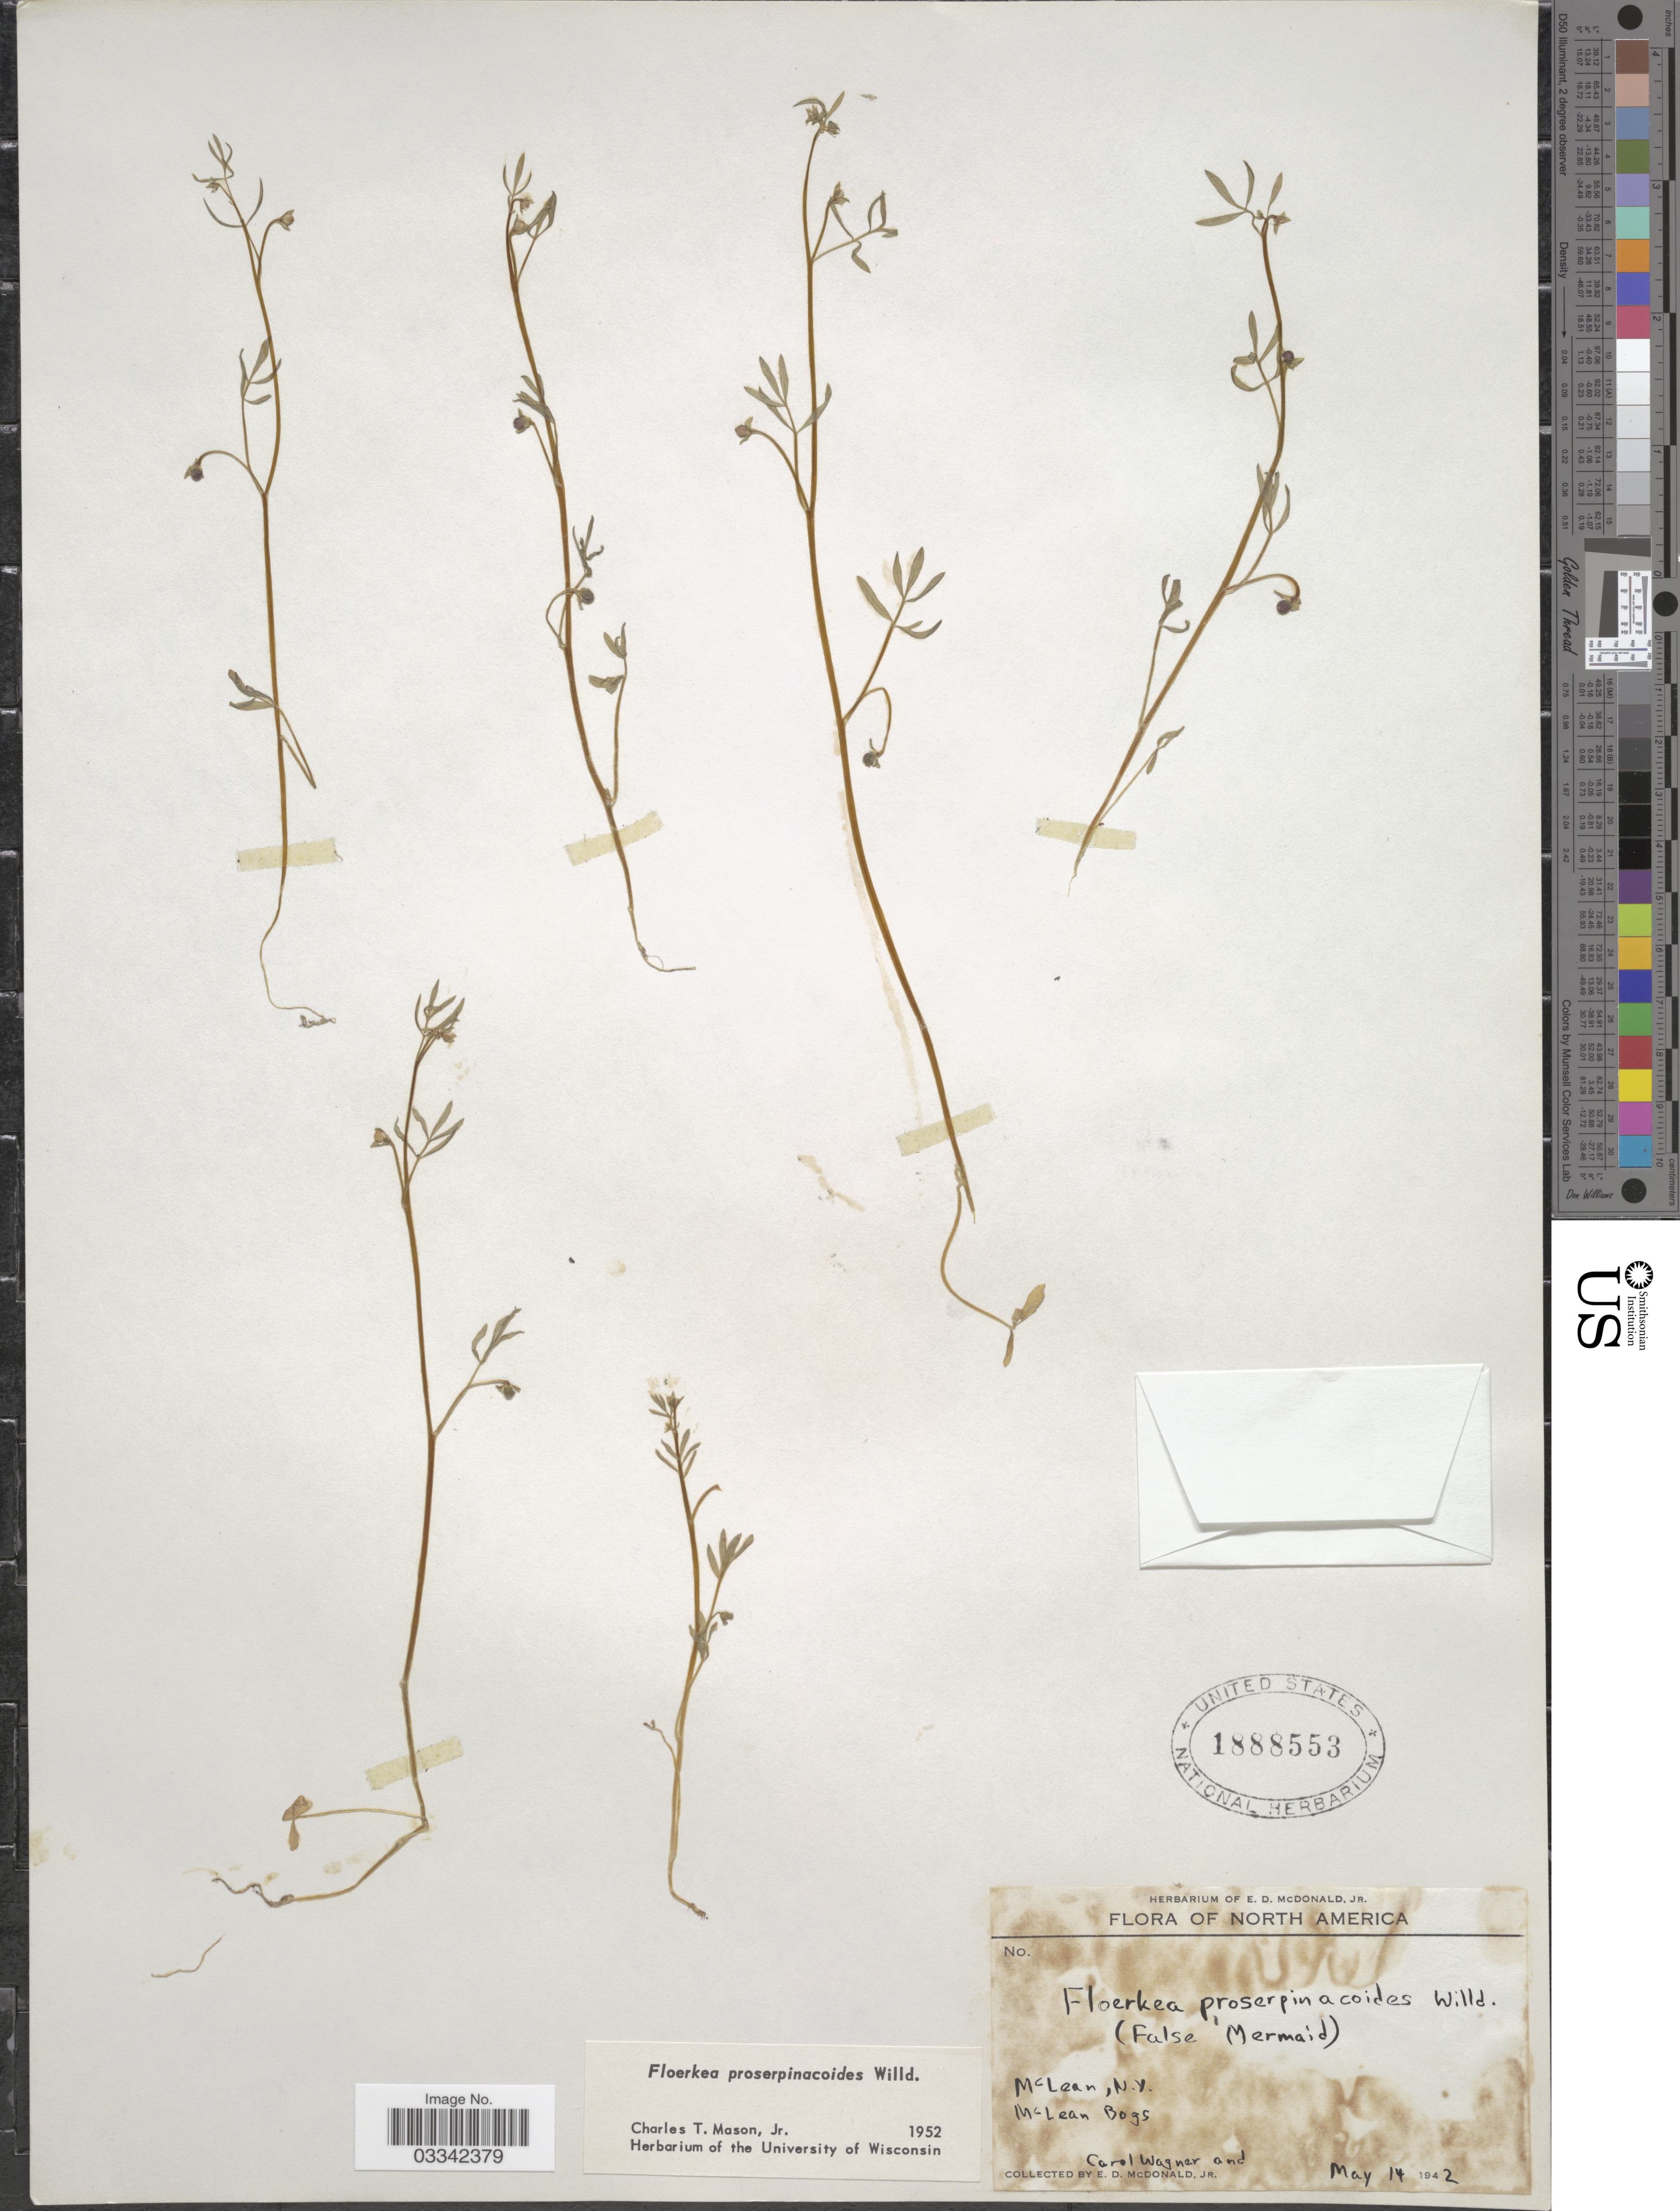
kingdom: Plantae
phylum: Tracheophyta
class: Magnoliopsida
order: Brassicales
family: Limnanthaceae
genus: Floerkea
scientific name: Floerkea proserpinacoides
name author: Willd.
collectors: C. Wagner & E. D. McDonald Jr.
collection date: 1942-05-14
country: United States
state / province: New York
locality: McLean. McLean Bogs.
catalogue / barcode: US 1888553